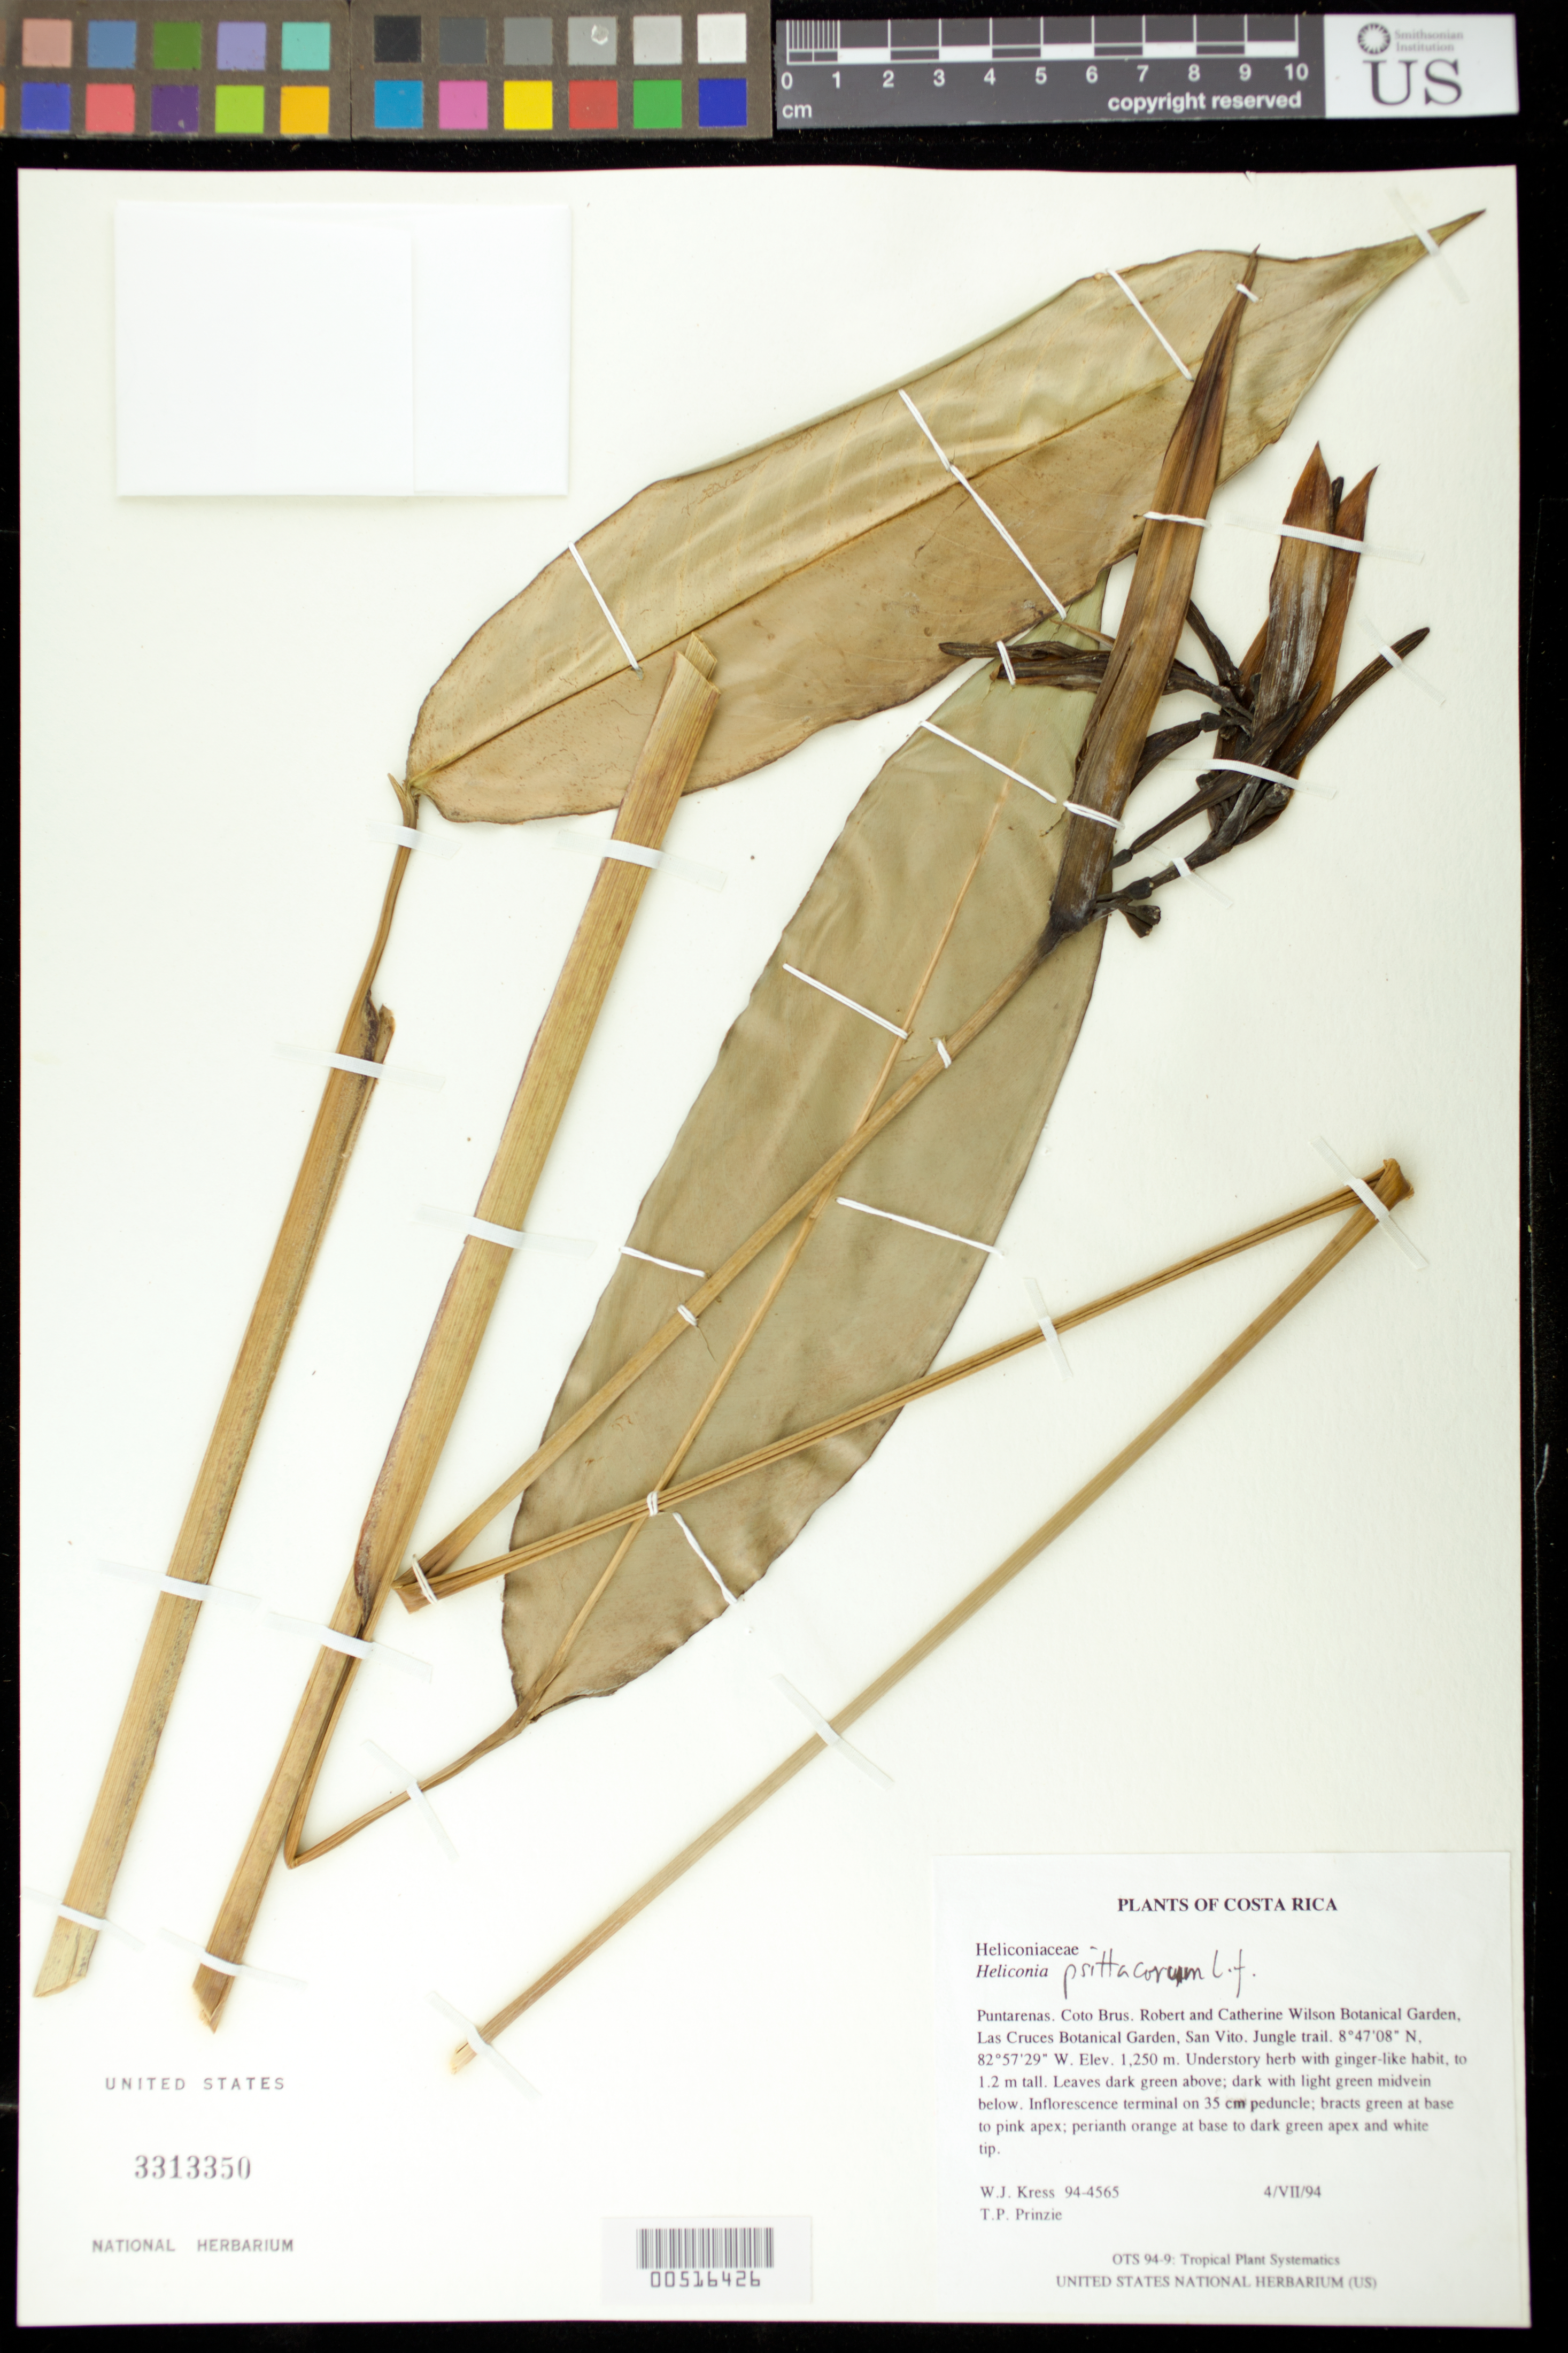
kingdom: Plantae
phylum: Tracheophyta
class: Liliopsida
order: Zingiberales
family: Heliconiaceae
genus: Heliconia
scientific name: Heliconia psittacorum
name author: L. f.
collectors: W. J. Kress & T. Prinzie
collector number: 94-4565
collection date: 1994-07-04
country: Costa Rica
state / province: Puntarenas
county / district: Coto Brus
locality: Robert and Catherine Wilson Botanical Garden, Las Cruces Botanical Garden, San Vito. Jungle trail.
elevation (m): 1250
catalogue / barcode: US 3313350